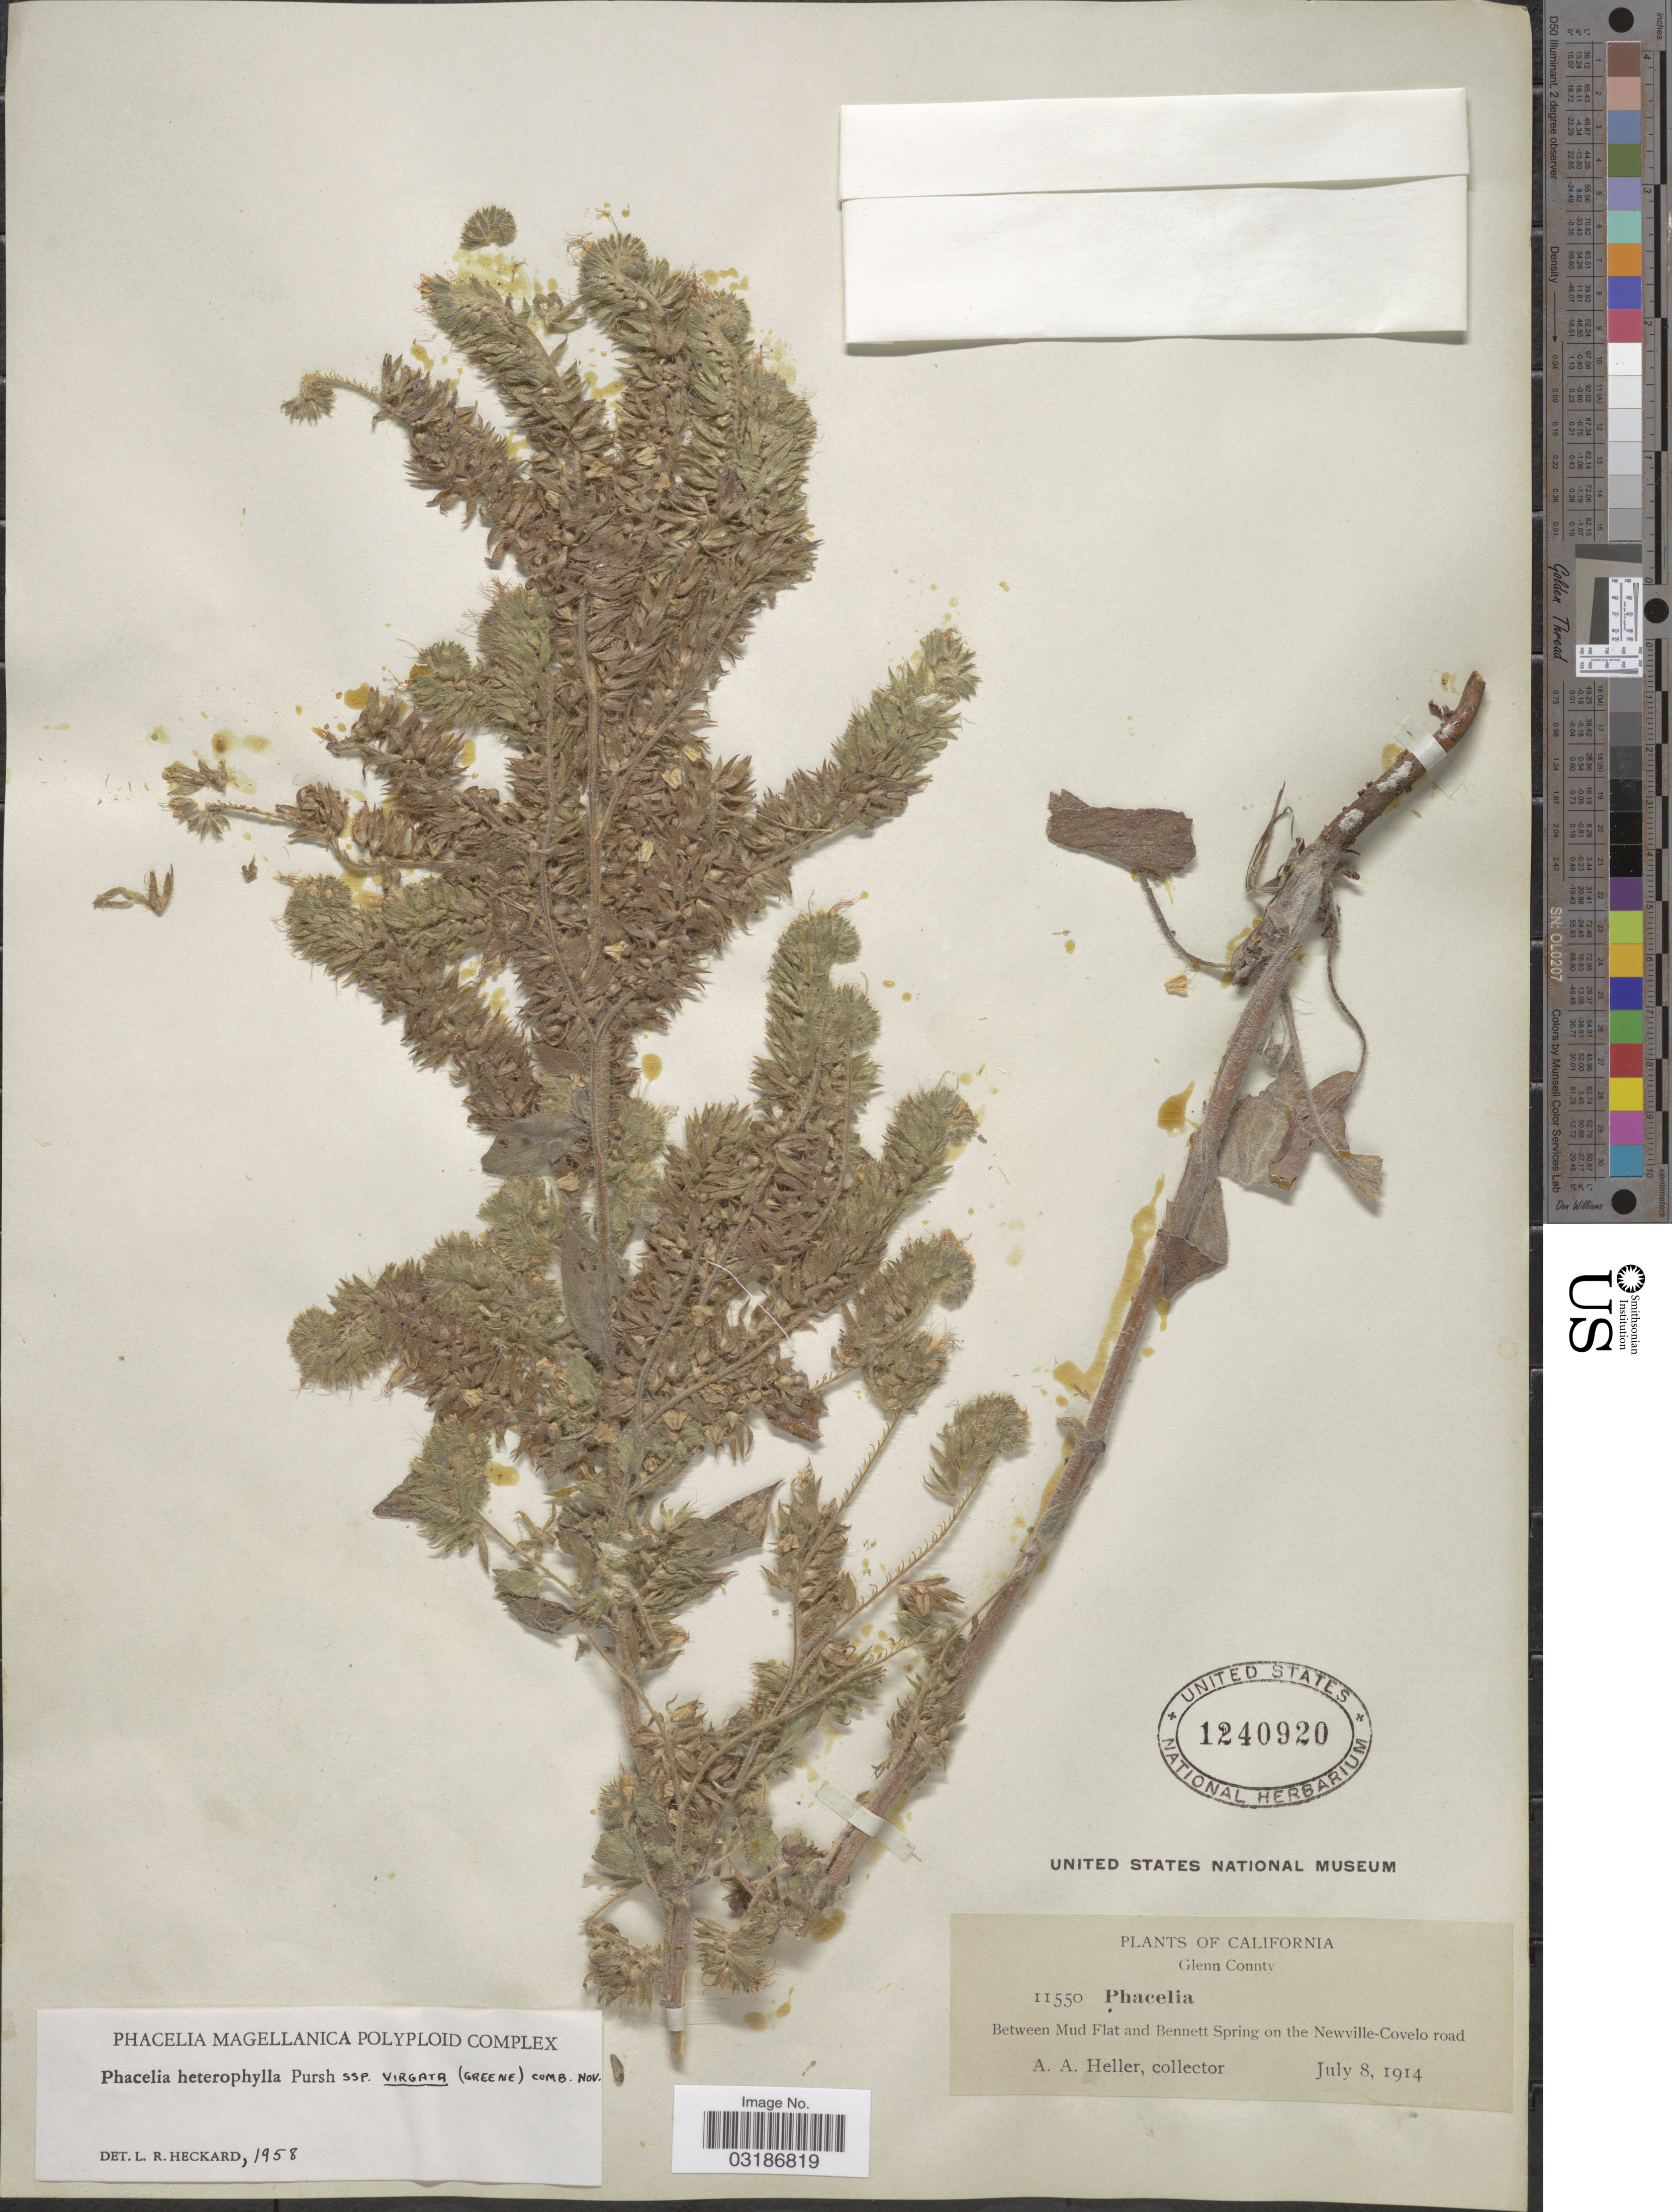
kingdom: Plantae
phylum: Tracheophyta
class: Magnoliopsida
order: Boraginales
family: Hydrophyllaceae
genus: Phacelia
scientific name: Phacelia heterophylla subsp. virgata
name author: (Greene) Heckard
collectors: A. A. Heller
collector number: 11550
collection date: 1914-07-08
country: United States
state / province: California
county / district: Glenn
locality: Glenn County. Between Mud Flat and Bennett Spring on the Newville-Covelo road.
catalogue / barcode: US 1240920